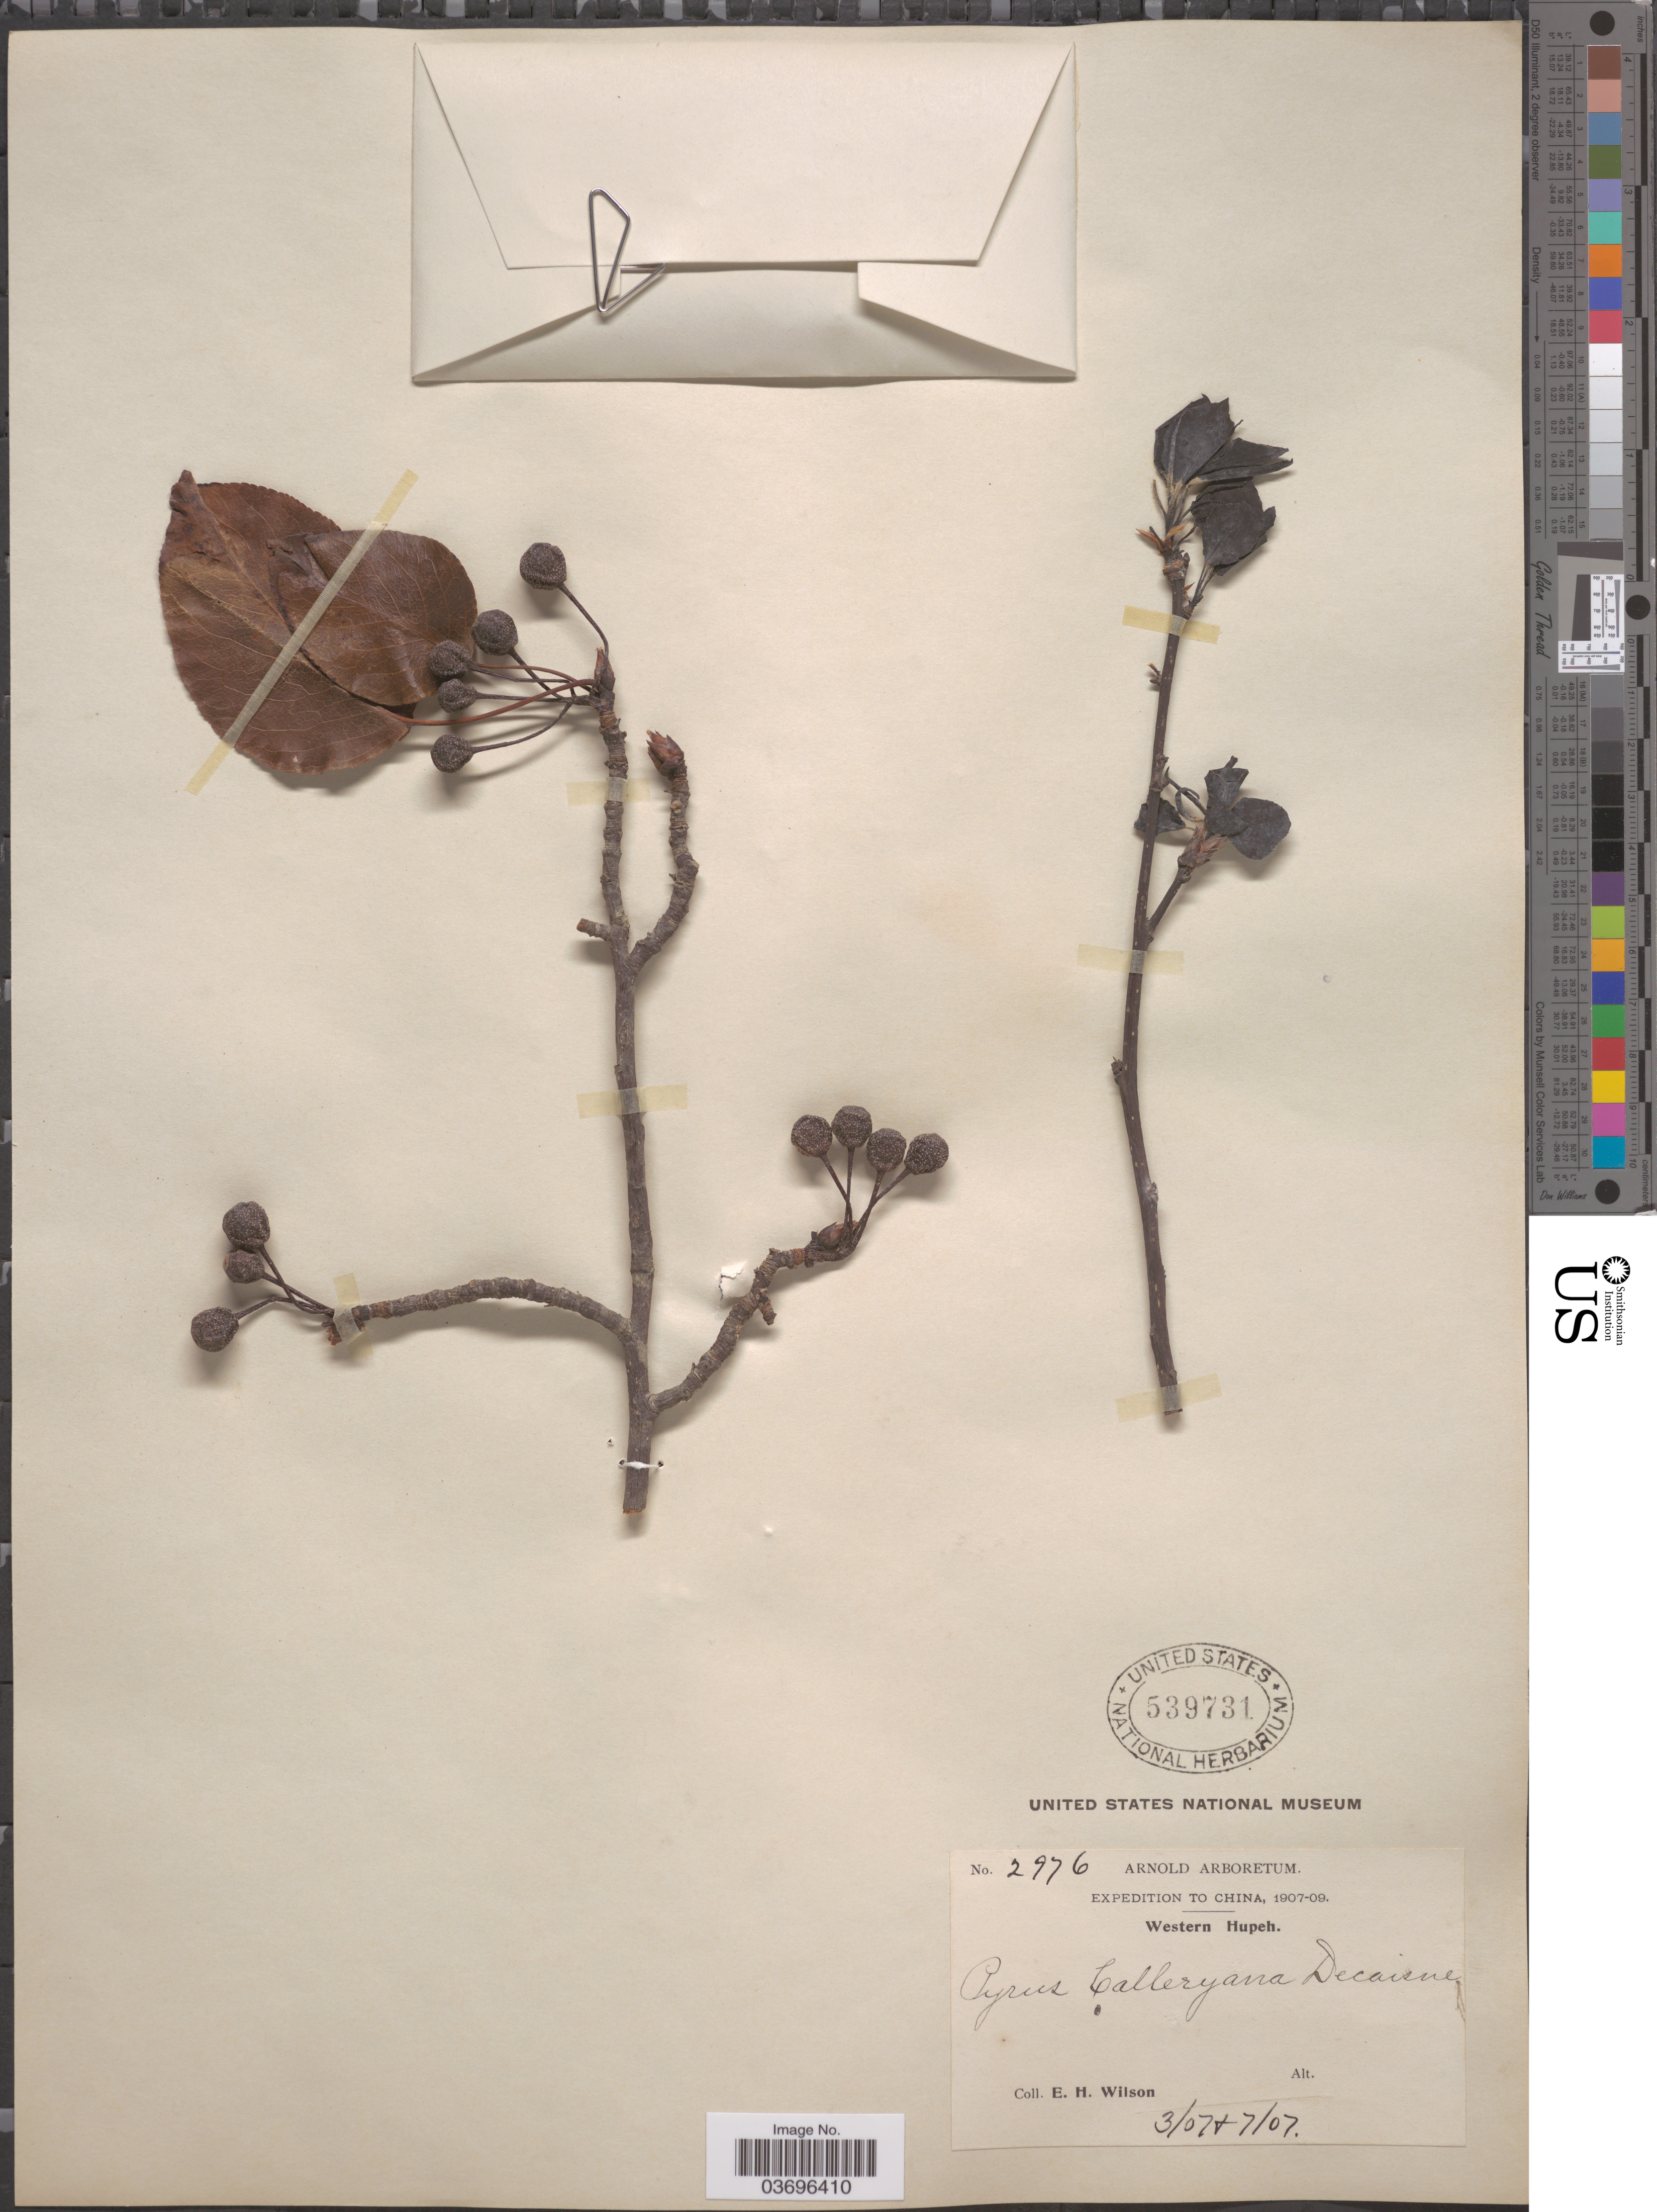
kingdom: Plantae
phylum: Tracheophyta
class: Magnoliopsida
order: Rosales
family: Rosaceae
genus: Pyrus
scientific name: Pyrus calleryana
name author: Decne.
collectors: E. Wilson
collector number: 2976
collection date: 1907-03/1907-07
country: China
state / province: Hubei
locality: Western Hupeh.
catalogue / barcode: US 539731